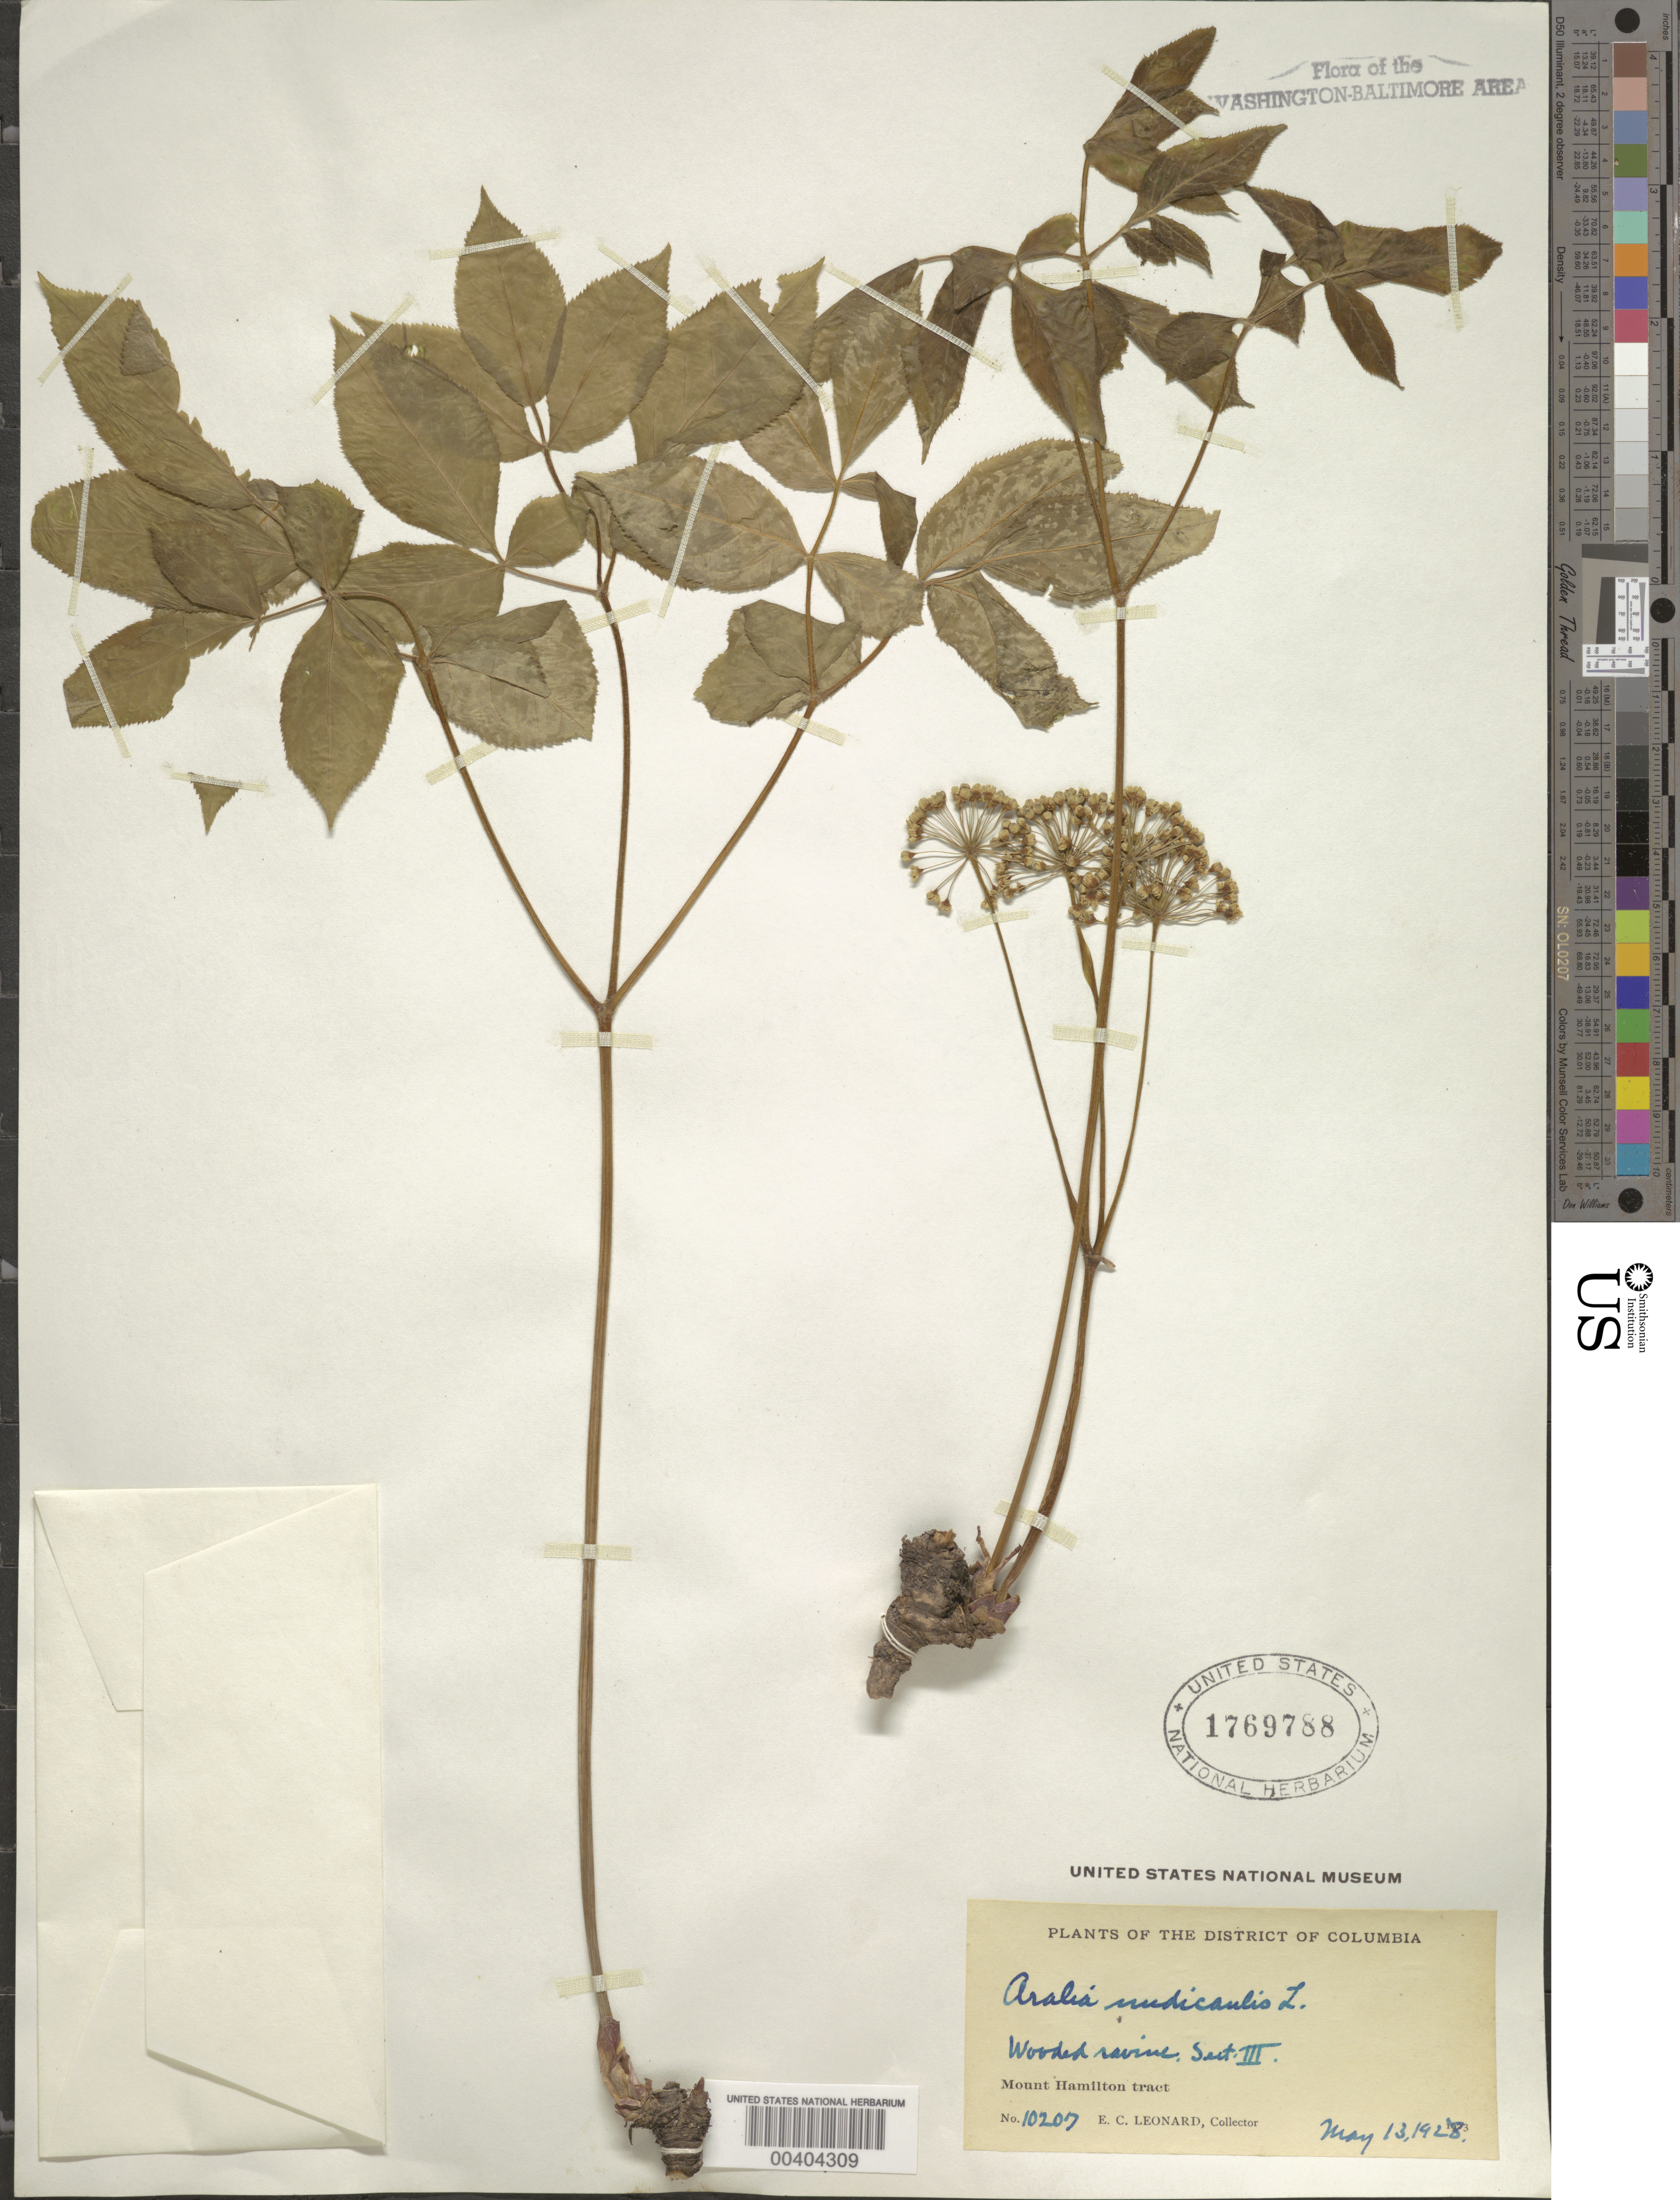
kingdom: Plantae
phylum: Tracheophyta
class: Magnoliopsida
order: Apiales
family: Araliaceae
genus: Aralia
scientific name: Aralia nudicaulis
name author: L.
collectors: E. C. Leonard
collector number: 10207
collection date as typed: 13 May 1928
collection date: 1928-05-13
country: United States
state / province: District of Columbia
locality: Mount Hamilton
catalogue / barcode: US 1769788